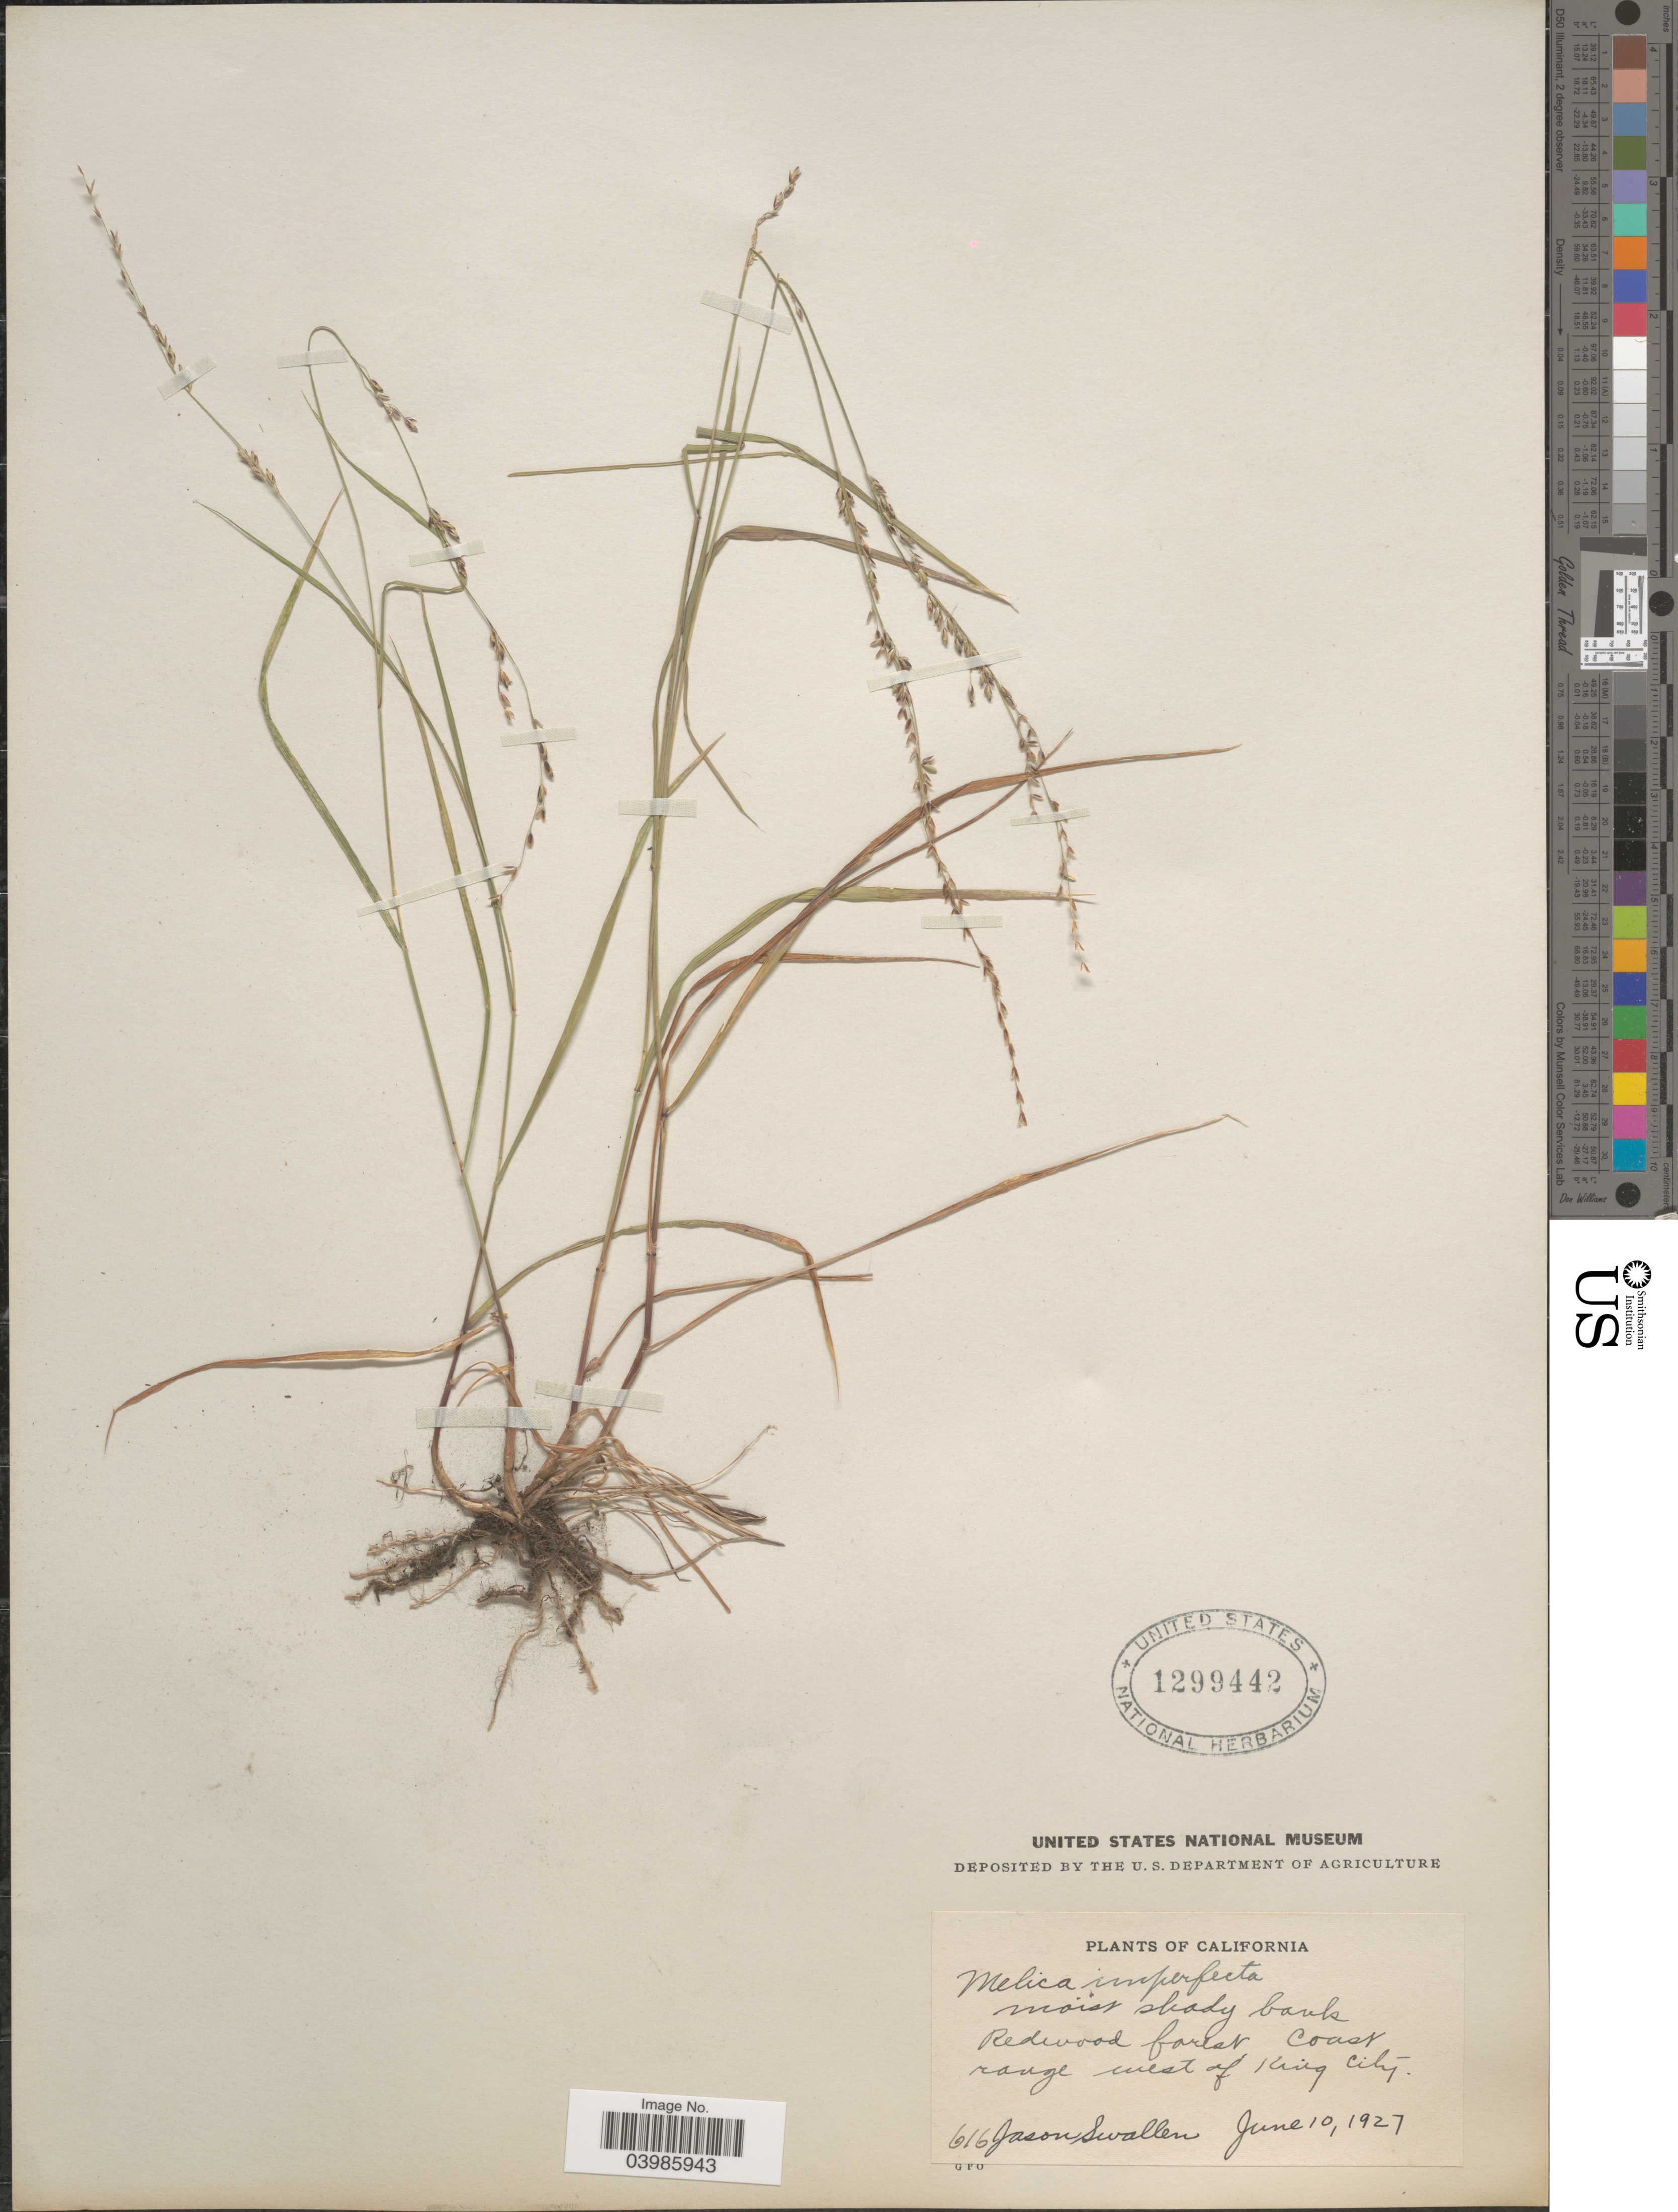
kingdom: Plantae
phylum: Tracheophyta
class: Liliopsida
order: Poales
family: Poaceae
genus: Melica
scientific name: Melica imperfecta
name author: Trin.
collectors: J. R. Swallen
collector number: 616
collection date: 1927-06-10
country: United States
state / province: California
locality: Redwood forest coast range west of King City.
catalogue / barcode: US 1299442